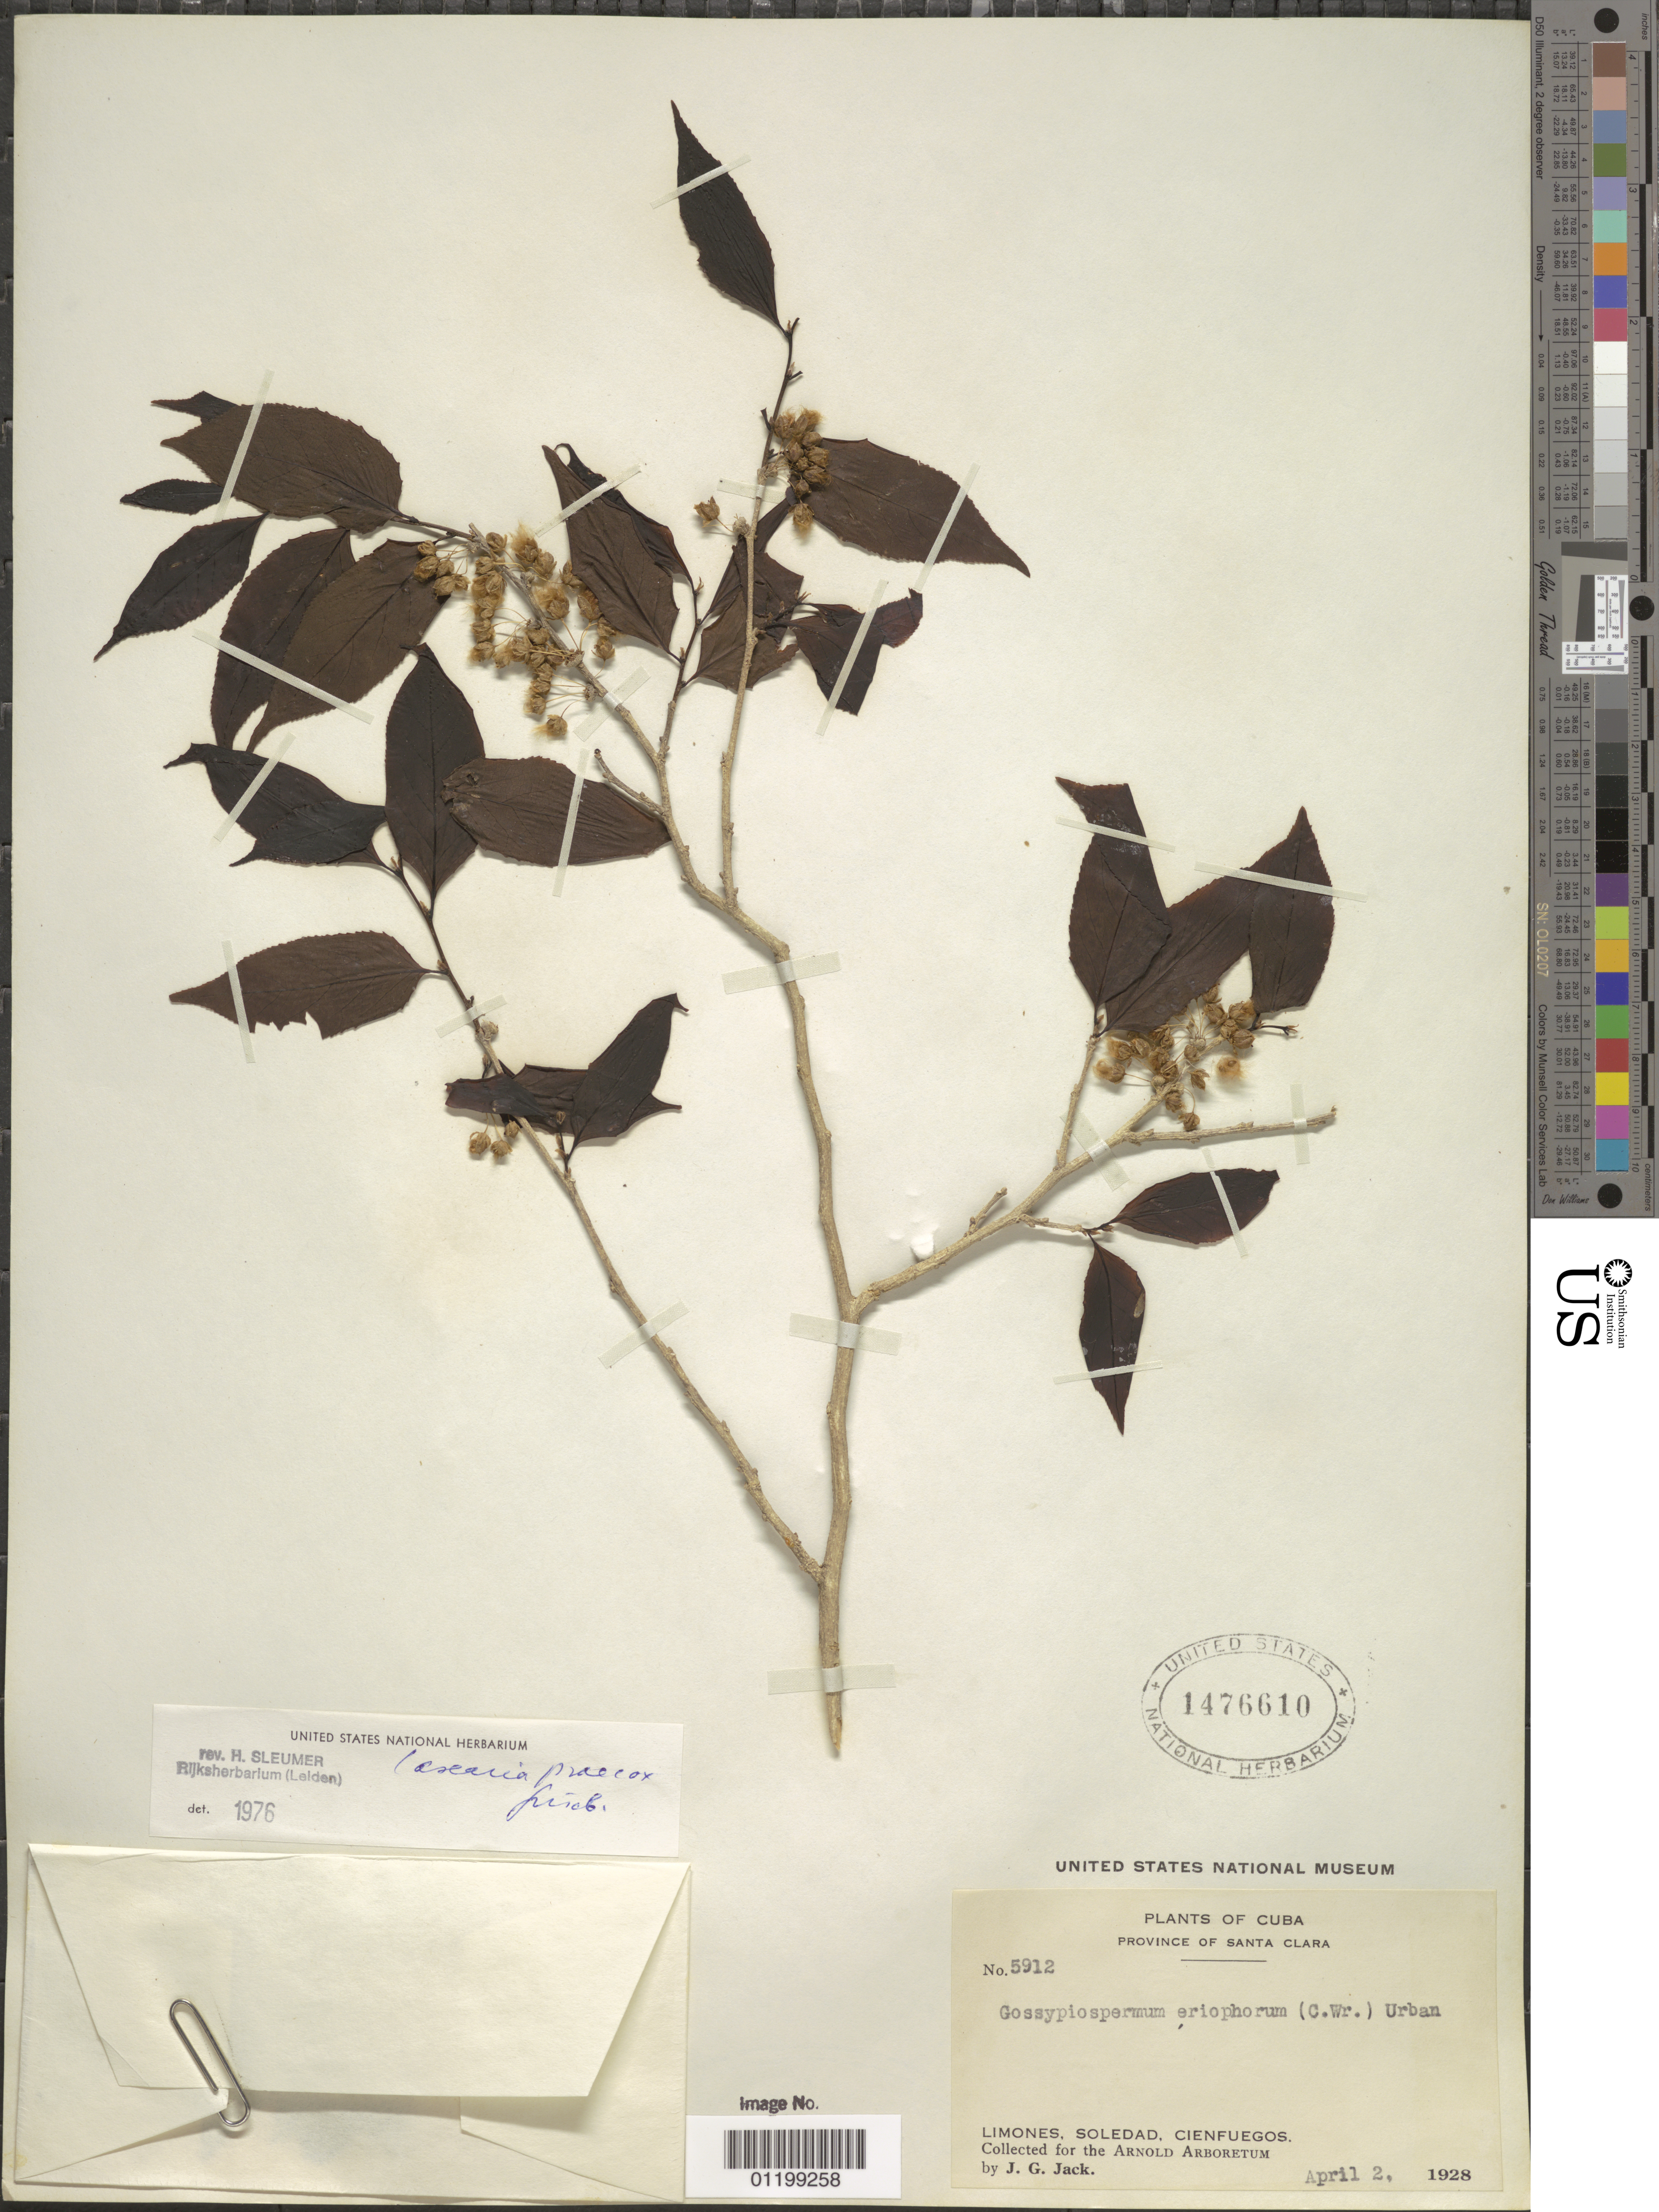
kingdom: Plantae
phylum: Tracheophyta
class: Magnoliopsida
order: Malpighiales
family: Salicaceae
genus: Gossypiospermum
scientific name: Gossypiospermum eriophora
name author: (C. Wright ex Griseb.) Urb.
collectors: J. G. Jack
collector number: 5912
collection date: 1928-04-02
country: Cuba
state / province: Cienfuegos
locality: province Santa Clara, Limones, Soledad, Cienfuegos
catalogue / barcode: US 1476610